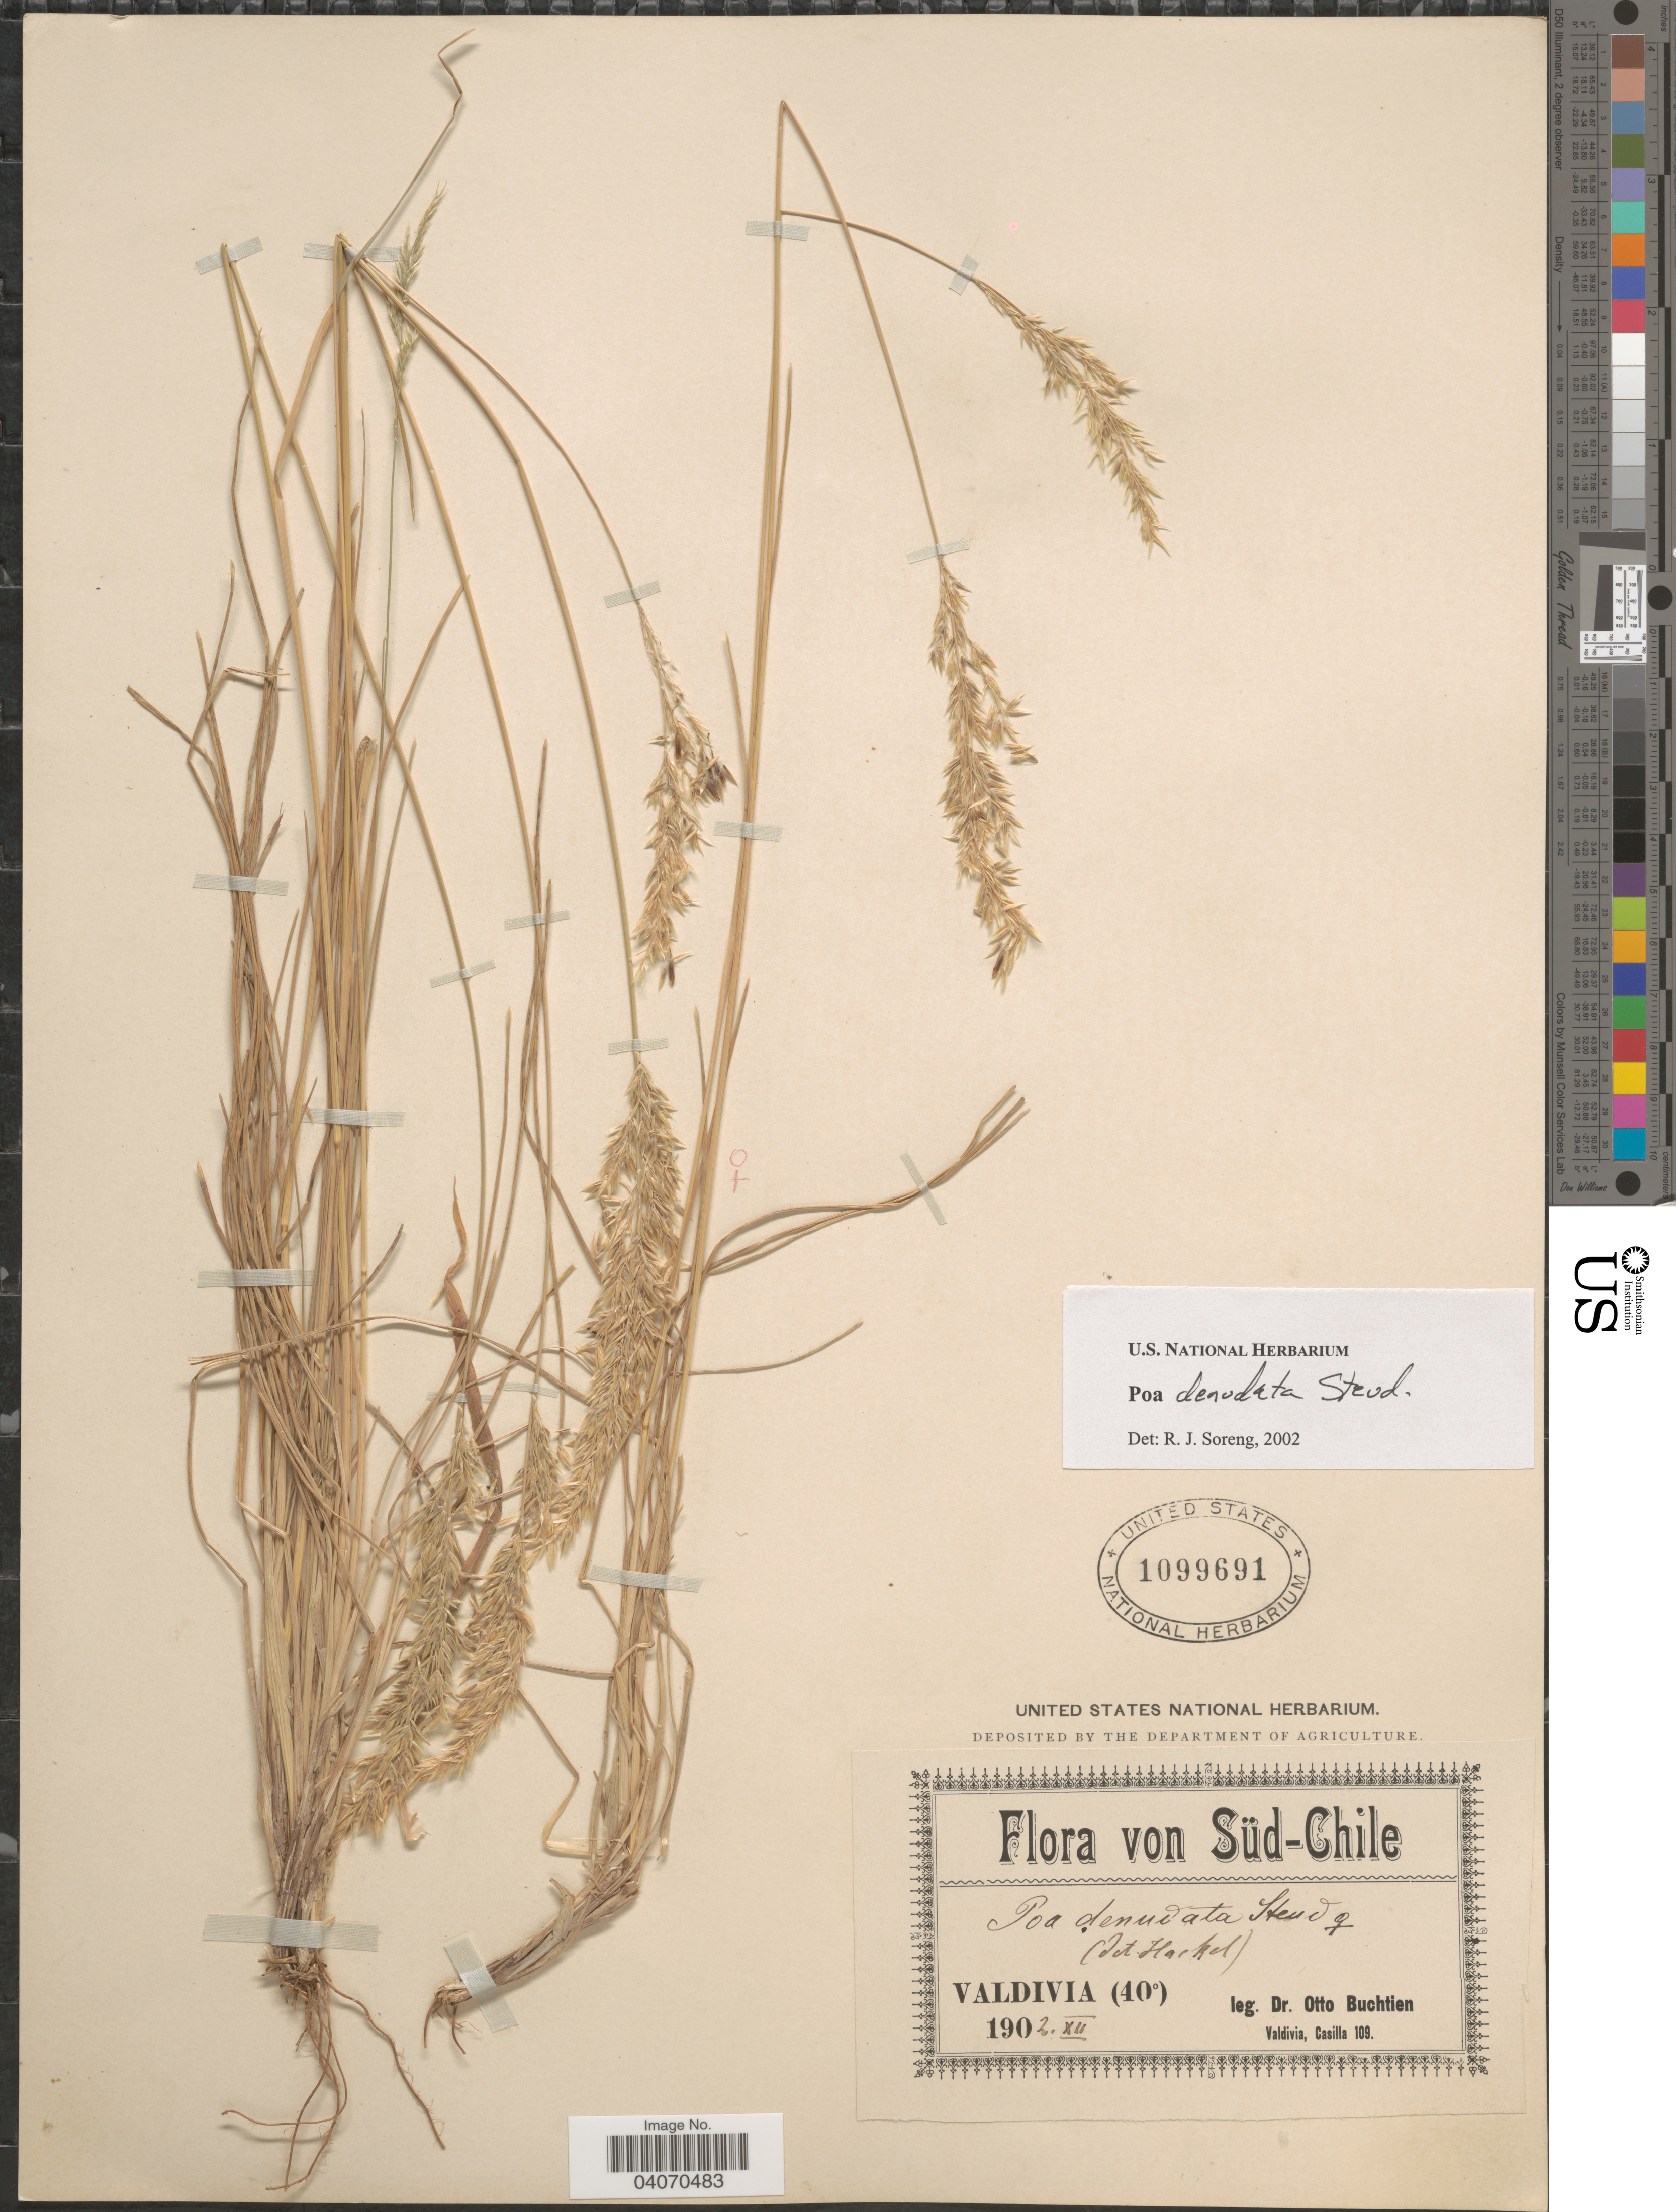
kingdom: Plantae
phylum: Tracheophyta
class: Liliopsida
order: Poales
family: Poaceae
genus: Poa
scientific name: Poa denudata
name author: Steud.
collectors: O. Buchtien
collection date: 1902-12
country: Chile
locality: Süd-Chile. Valdivia (40°)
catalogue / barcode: US 1099691